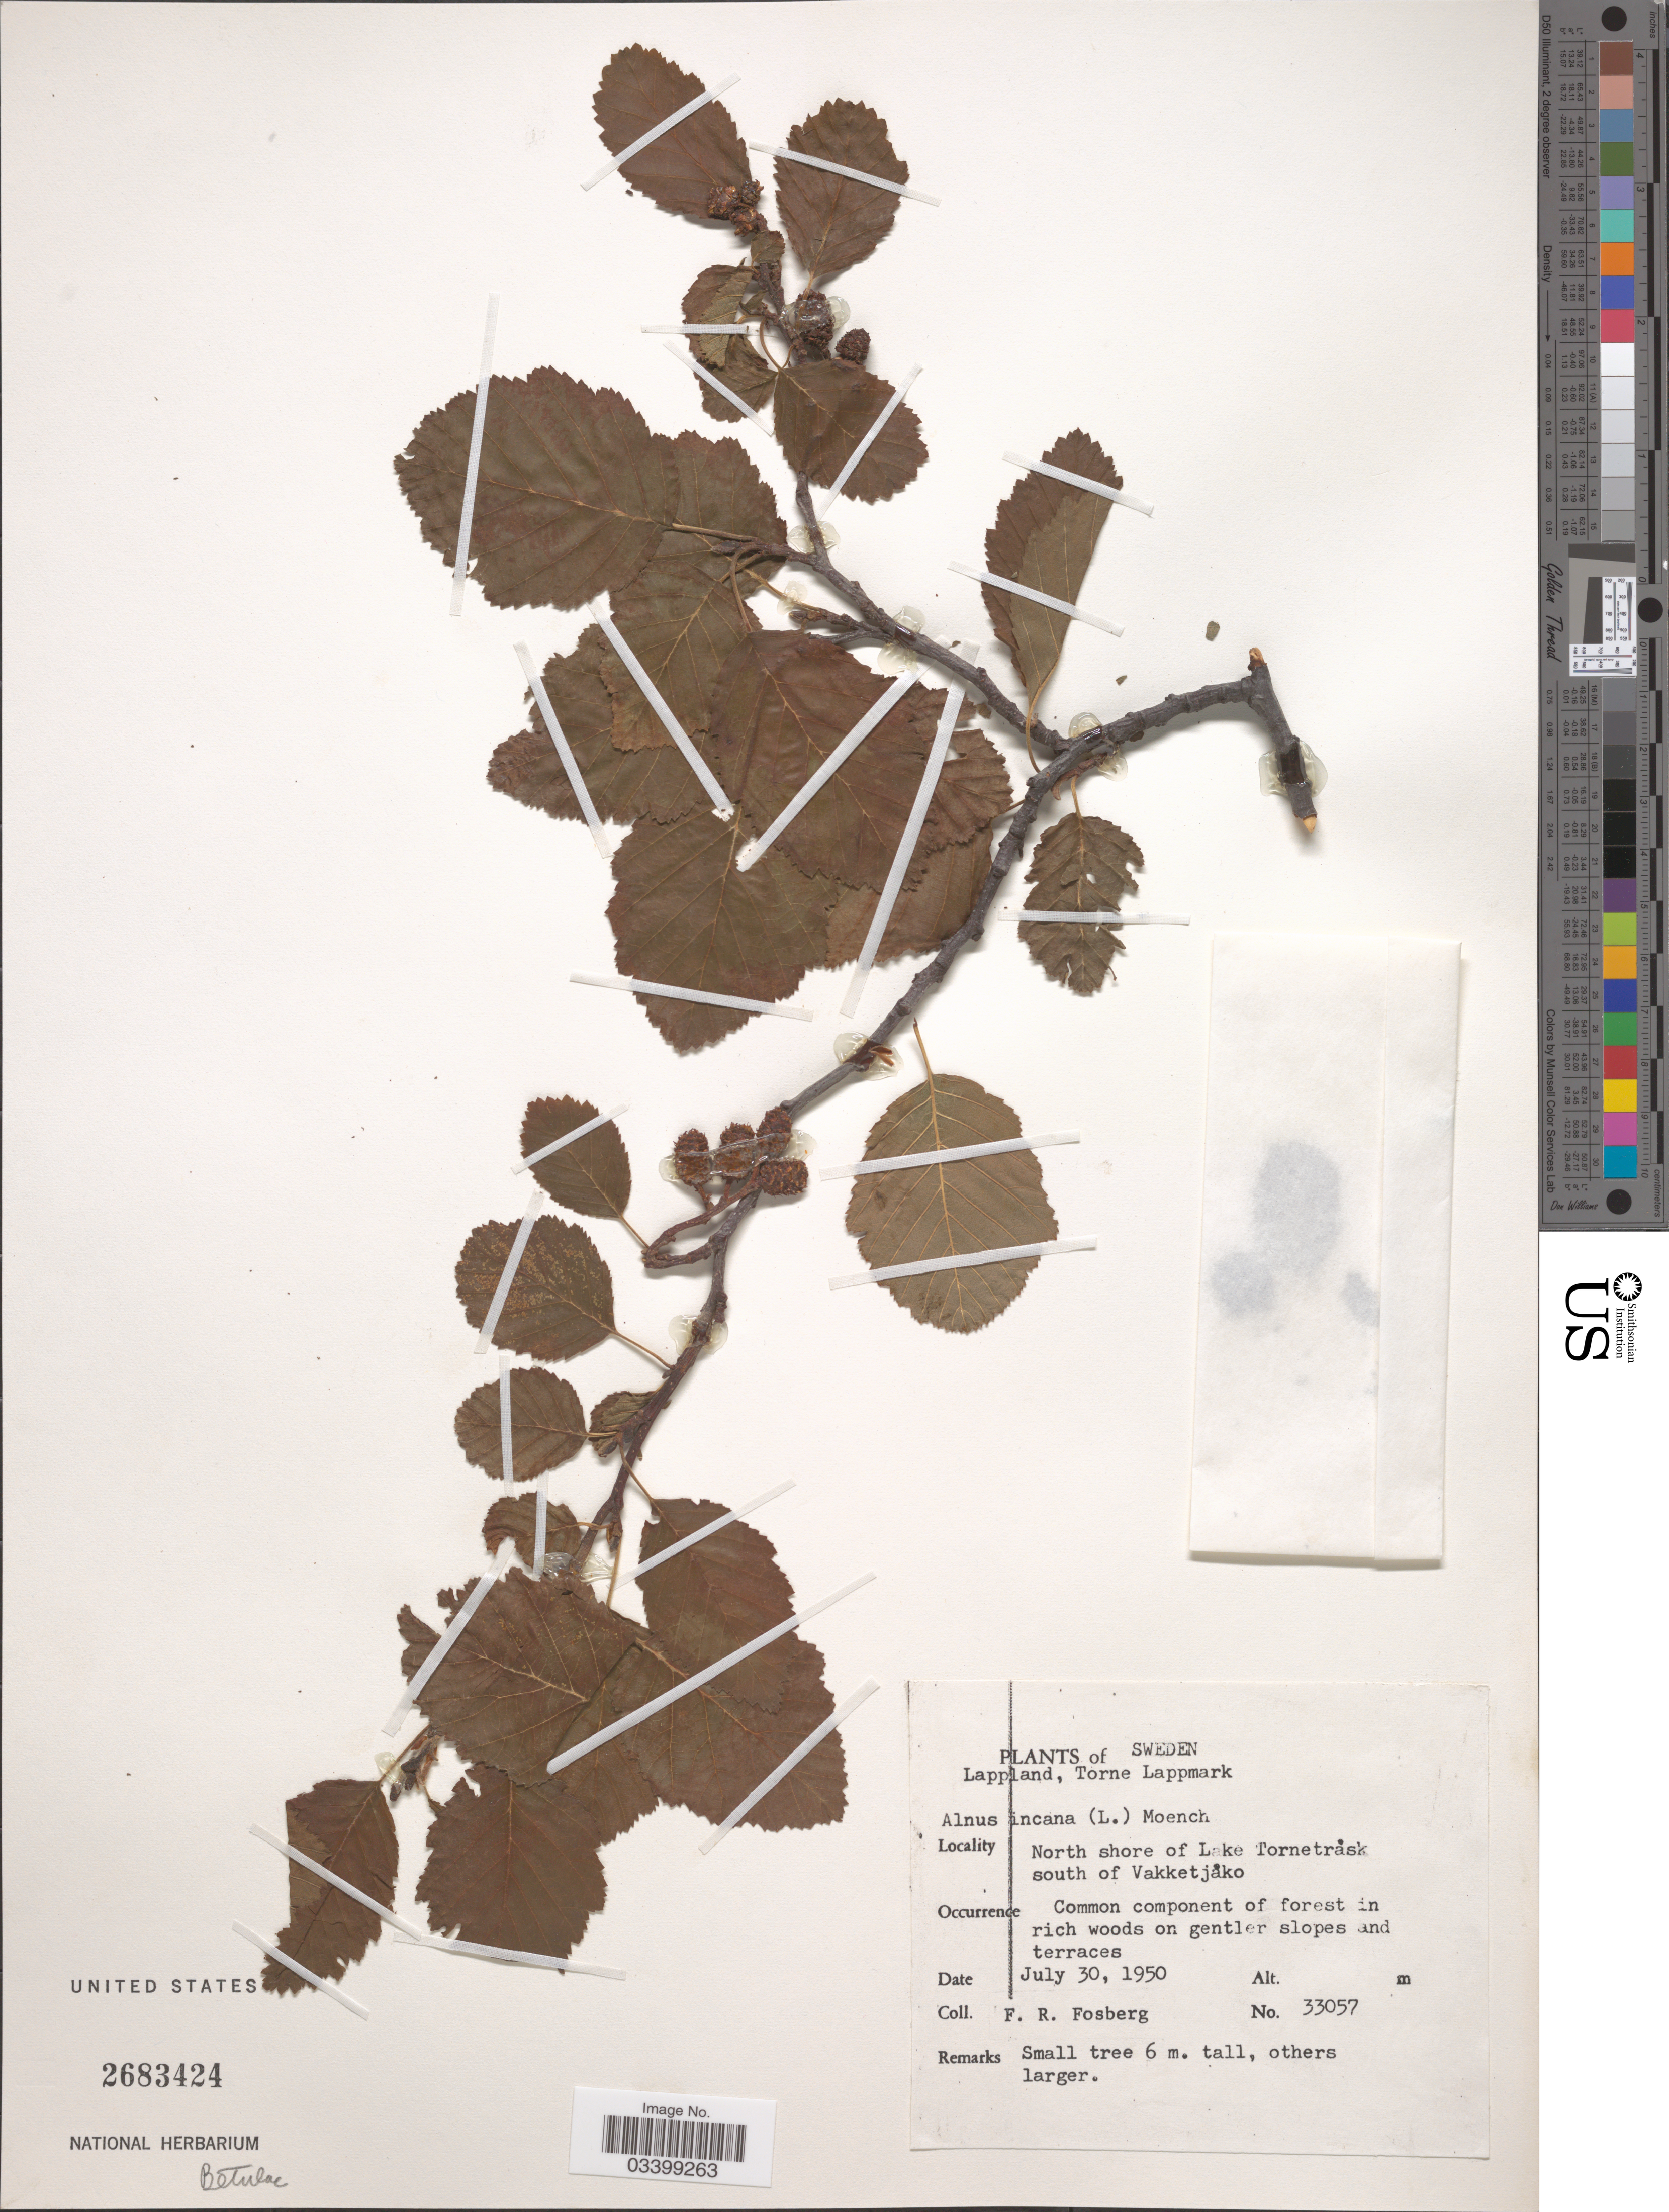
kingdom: Plantae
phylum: Tracheophyta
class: Magnoliopsida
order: Fagales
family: Betulaceae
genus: Alnus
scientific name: Alnus incana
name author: (L.) Moench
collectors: F. R. Fosberg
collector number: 33057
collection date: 1950-07-30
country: Sweden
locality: Lappland, Torne Lappmark. North shore of Lake Tornetråsk south of Vakketjåko.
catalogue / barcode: US 2683424